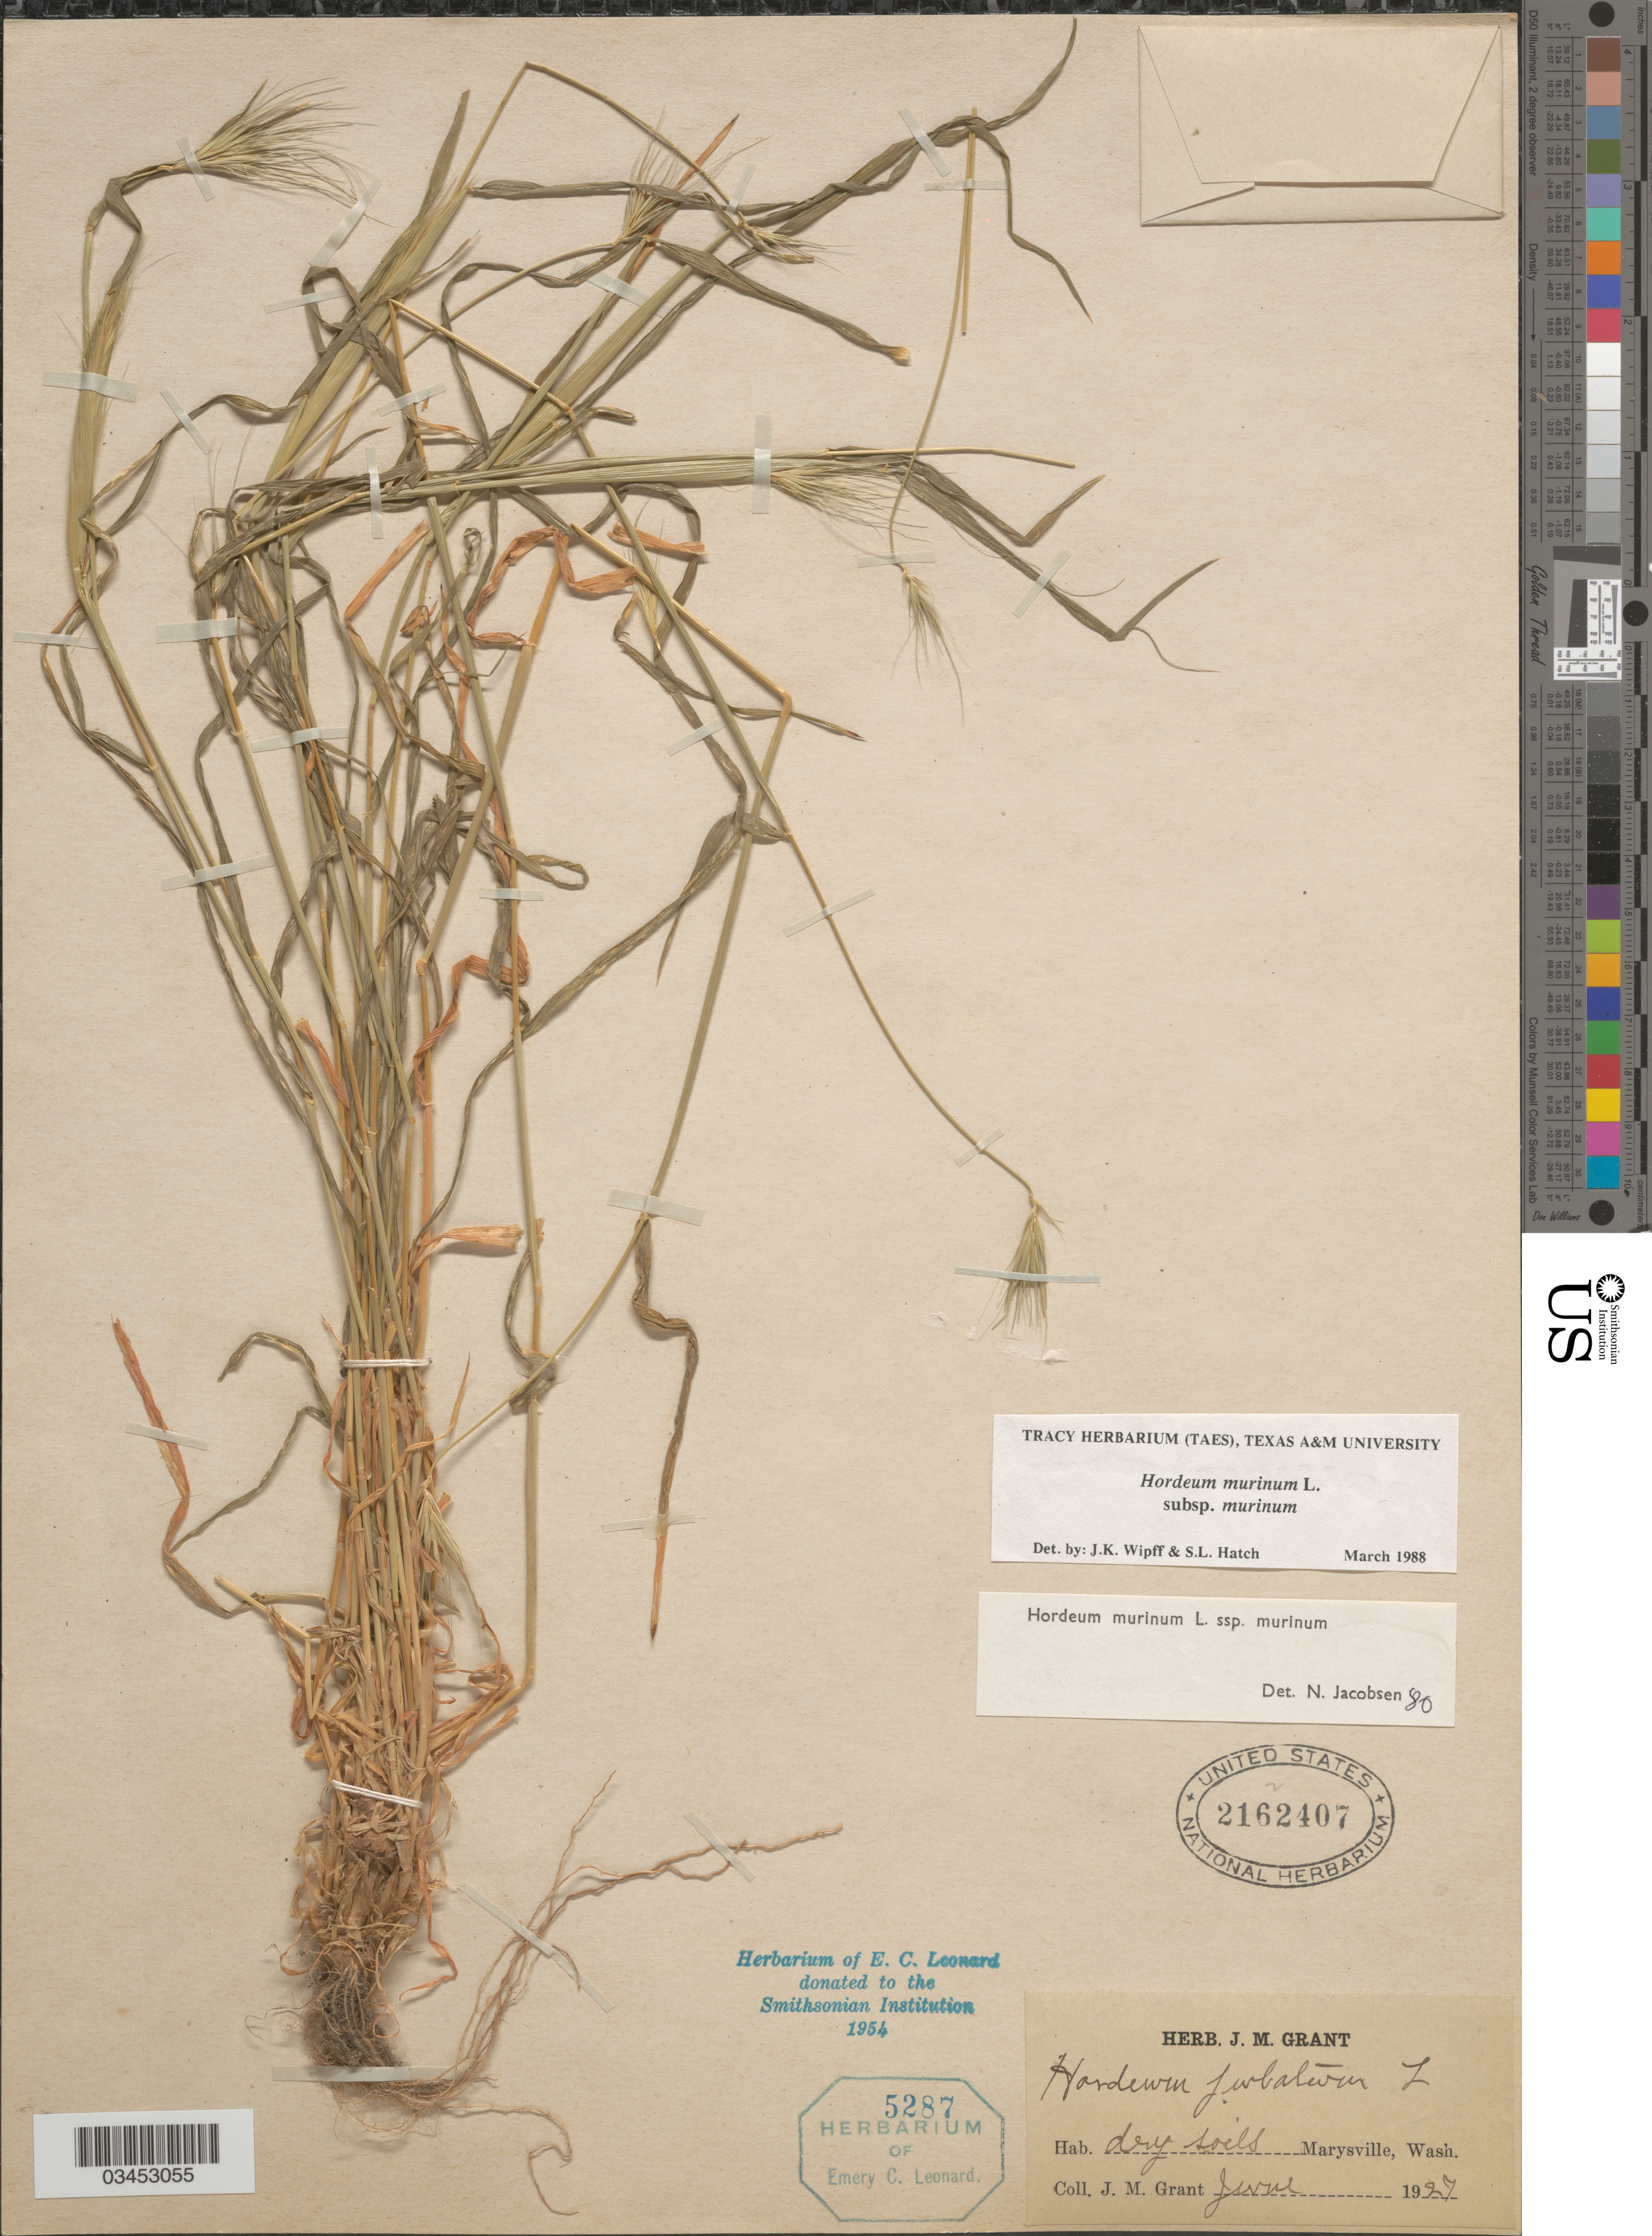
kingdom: Plantae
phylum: Tracheophyta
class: Liliopsida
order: Poales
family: Poaceae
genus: Hordeum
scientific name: Hordeum murinum subsp. murinum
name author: L.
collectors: J. M. Grant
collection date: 1927-06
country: United States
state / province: Washington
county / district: Snohomish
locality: Marysville.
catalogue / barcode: US 2162407